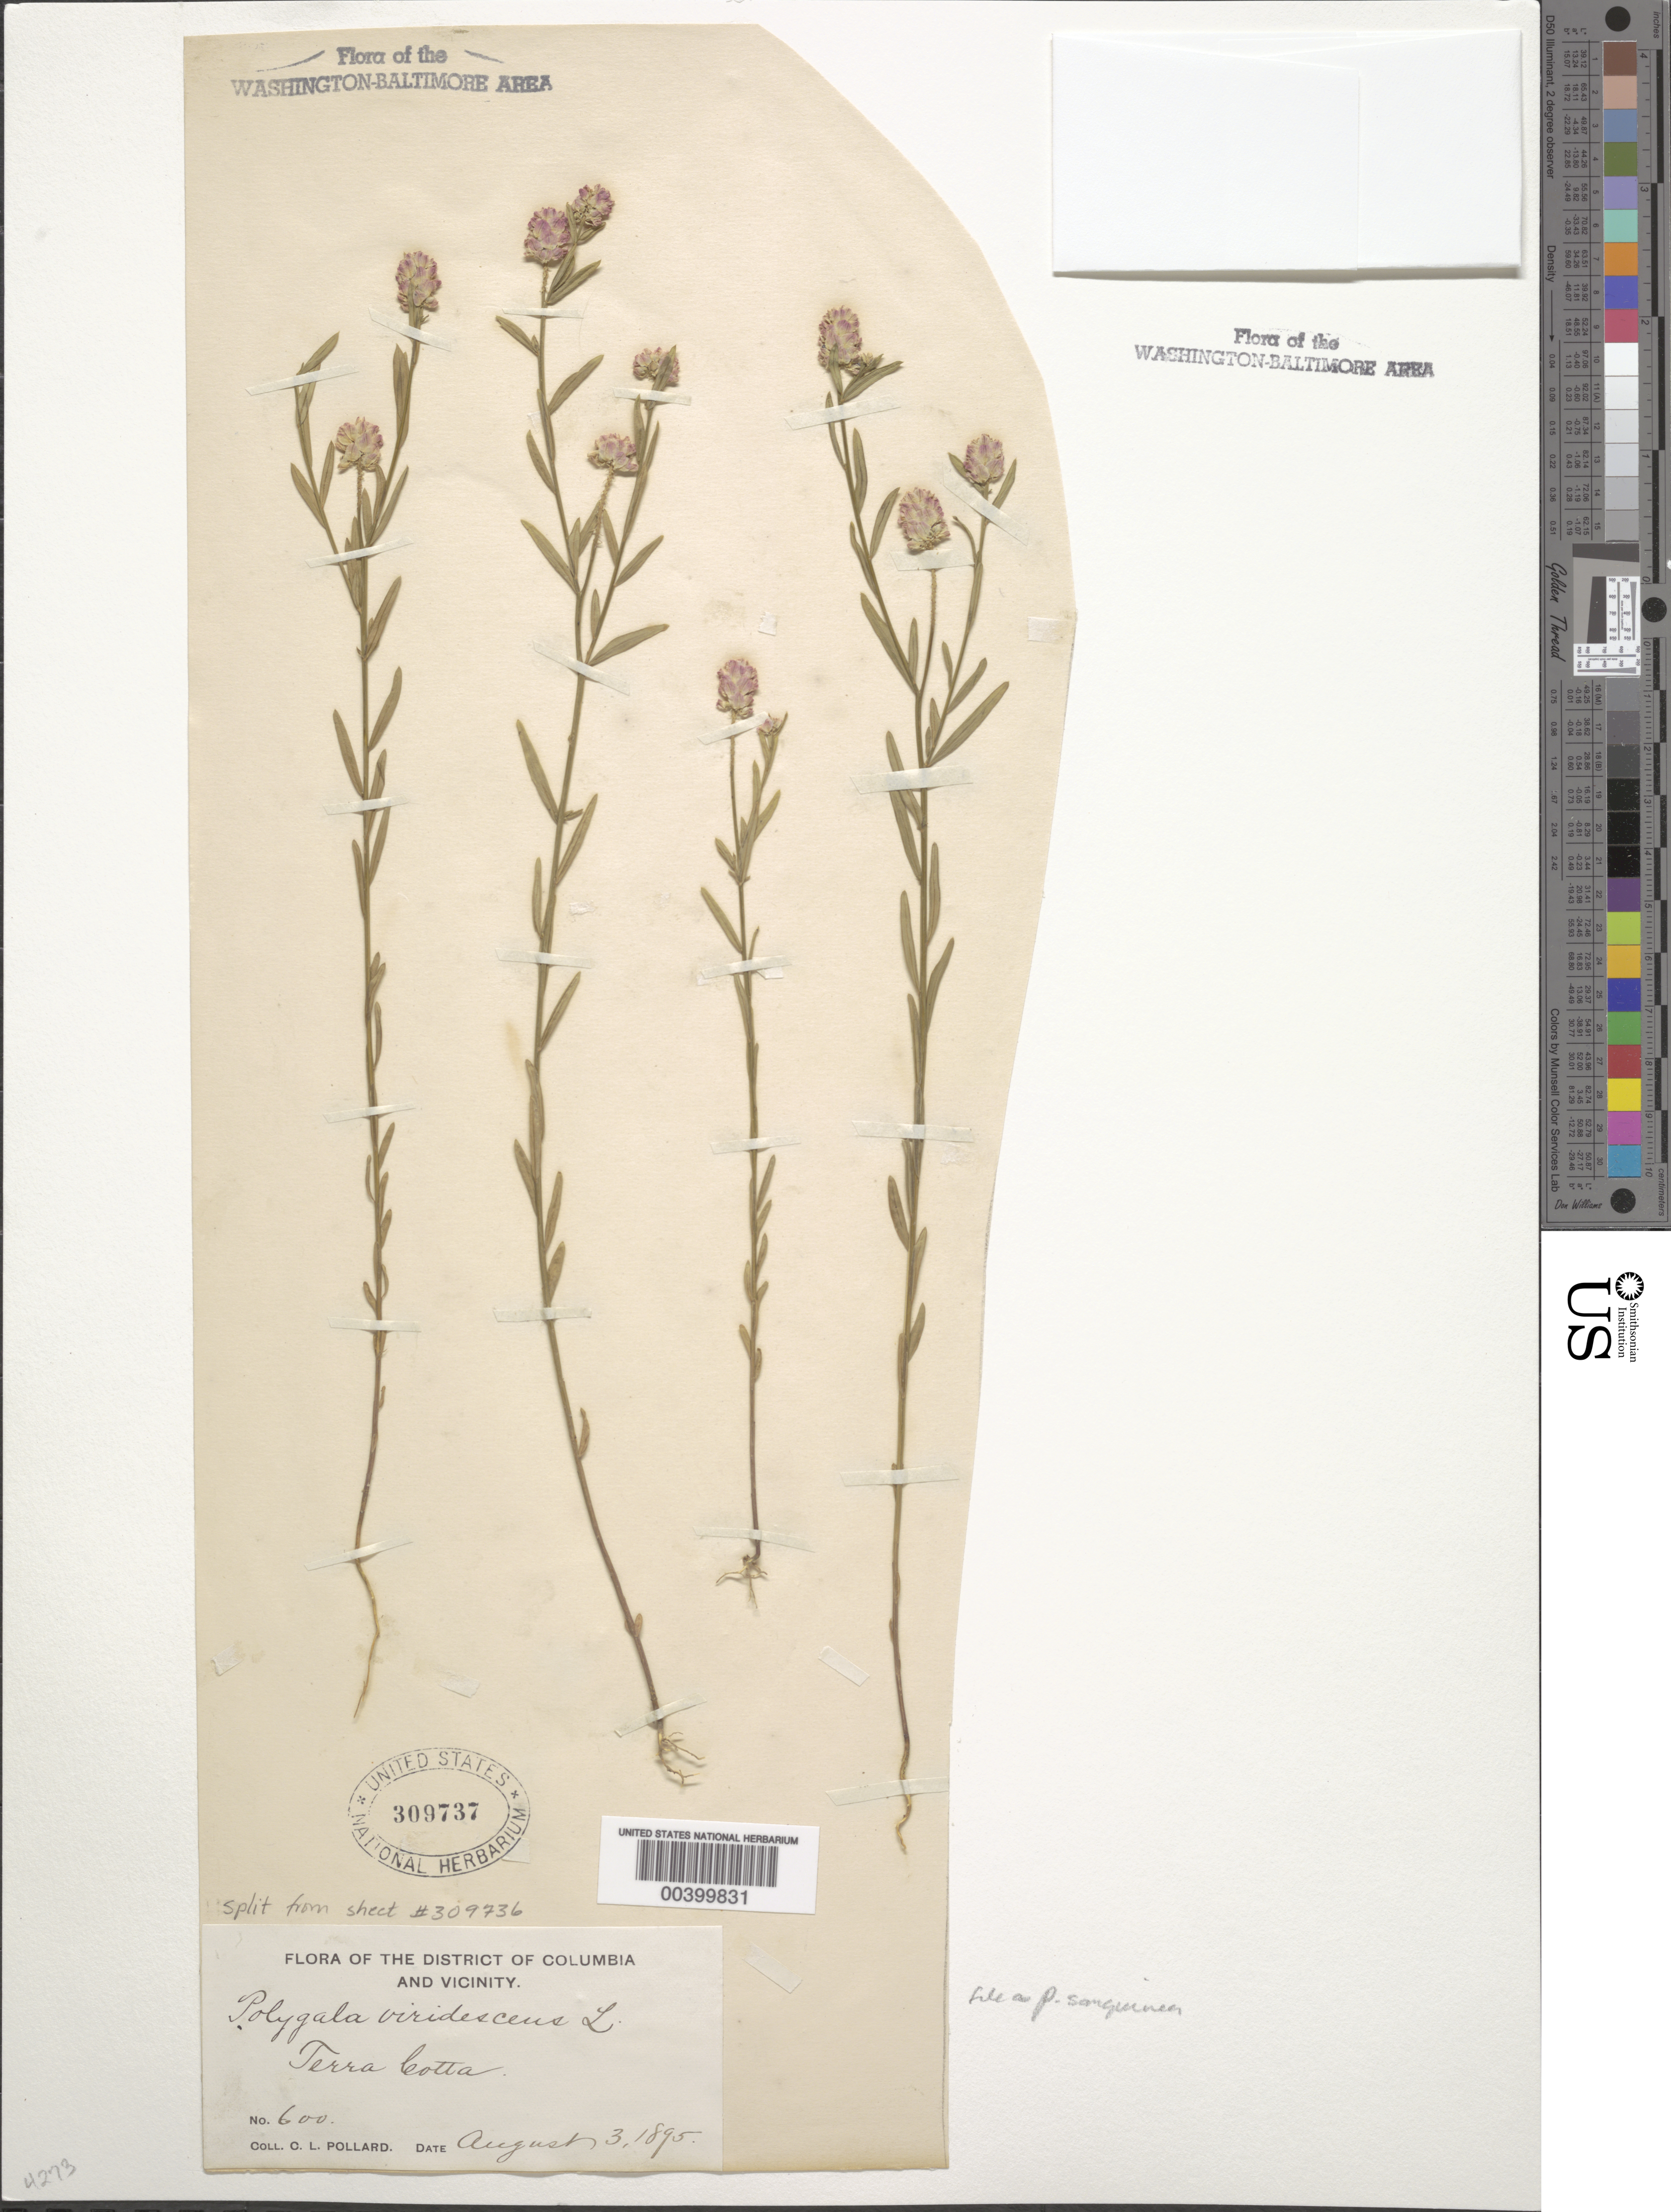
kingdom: Plantae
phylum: Tracheophyta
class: Magnoliopsida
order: Fabales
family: Polygalaceae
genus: Polygala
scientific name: Polygala sanguinea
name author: L.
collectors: C. L. Pollard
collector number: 600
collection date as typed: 03 Aug 1895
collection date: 1895-08-03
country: United States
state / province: District of Columbia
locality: Terra Cotta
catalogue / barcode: US 309737